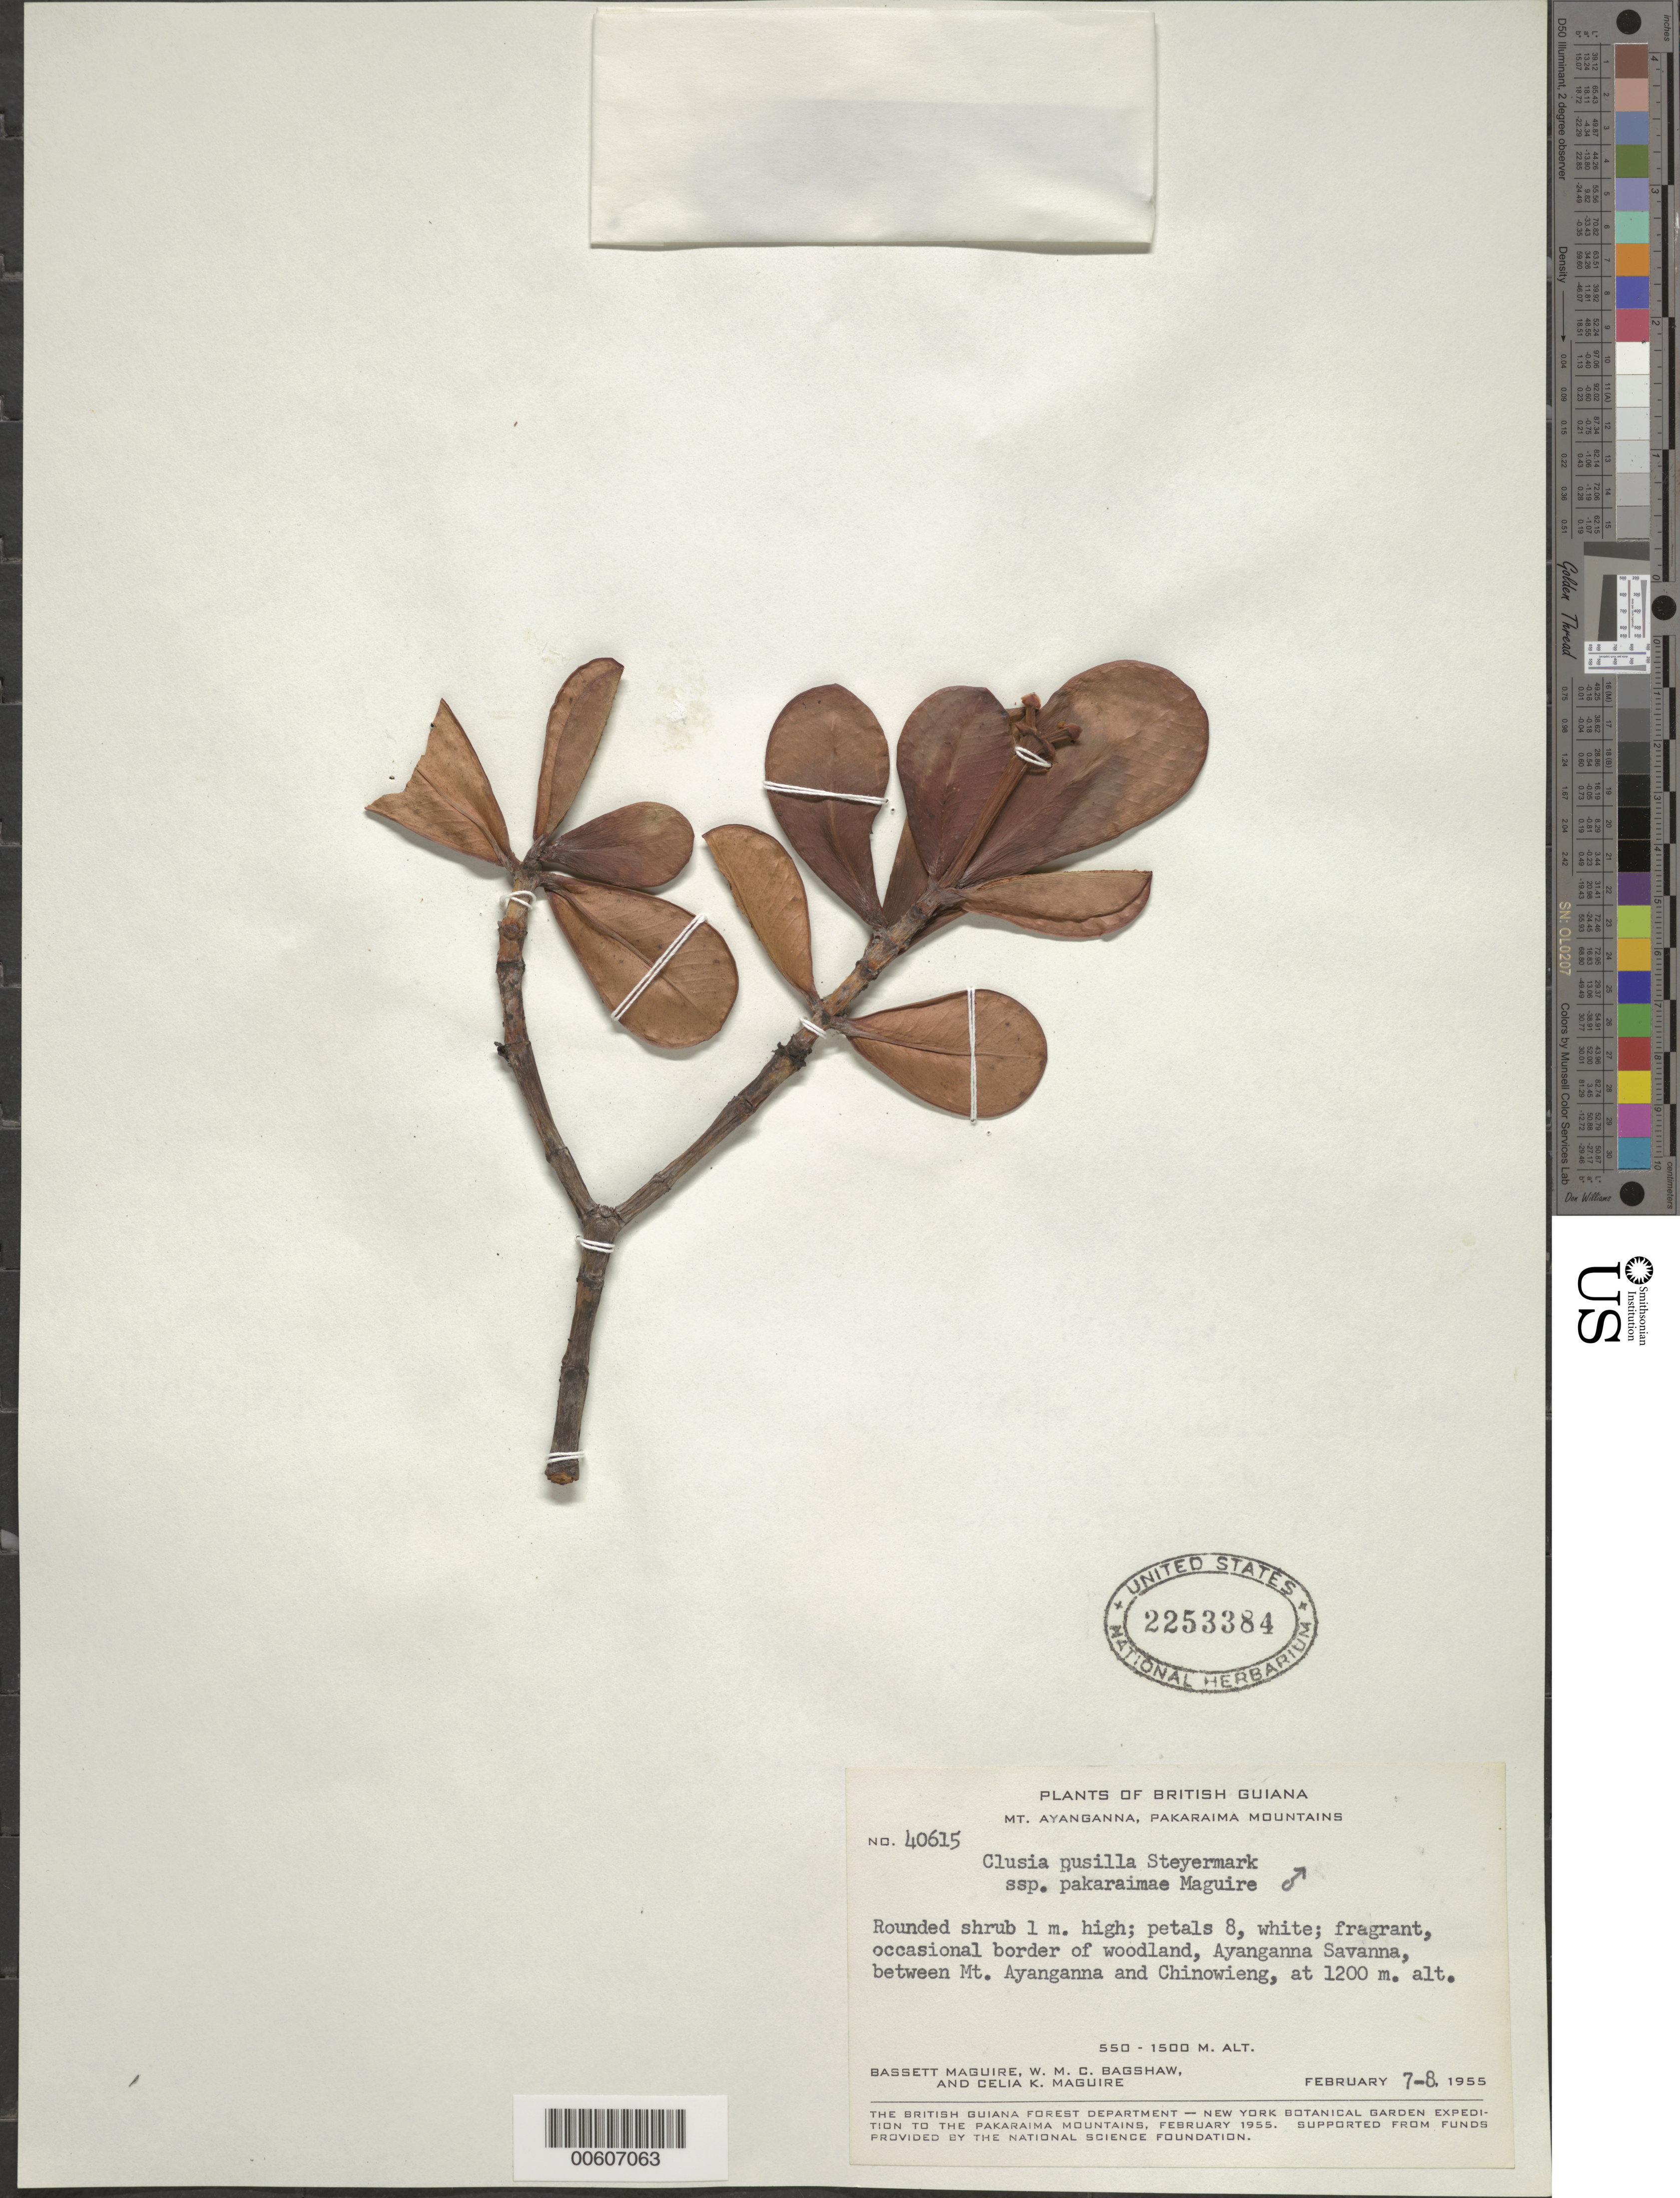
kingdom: Plantae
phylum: Tracheophyta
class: Magnoliopsida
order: Malpighiales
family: Clusiaceae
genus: Clusia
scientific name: Clusia pusilla subsp. pakaraimae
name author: Maguire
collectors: B. Maguire, W. Bagshaw & C. K. Maguire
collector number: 40615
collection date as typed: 7-Feb-55 to 8-Feb-55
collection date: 1955-02-07/1955-02-08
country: Guyana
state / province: Cuyuni-Mazaruni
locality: Mt. Ayanganna, Ayanganna Savanna, betw. Mt. Ayanganna & Chinowieng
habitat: Border of woodland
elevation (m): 1200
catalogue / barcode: US 2253384